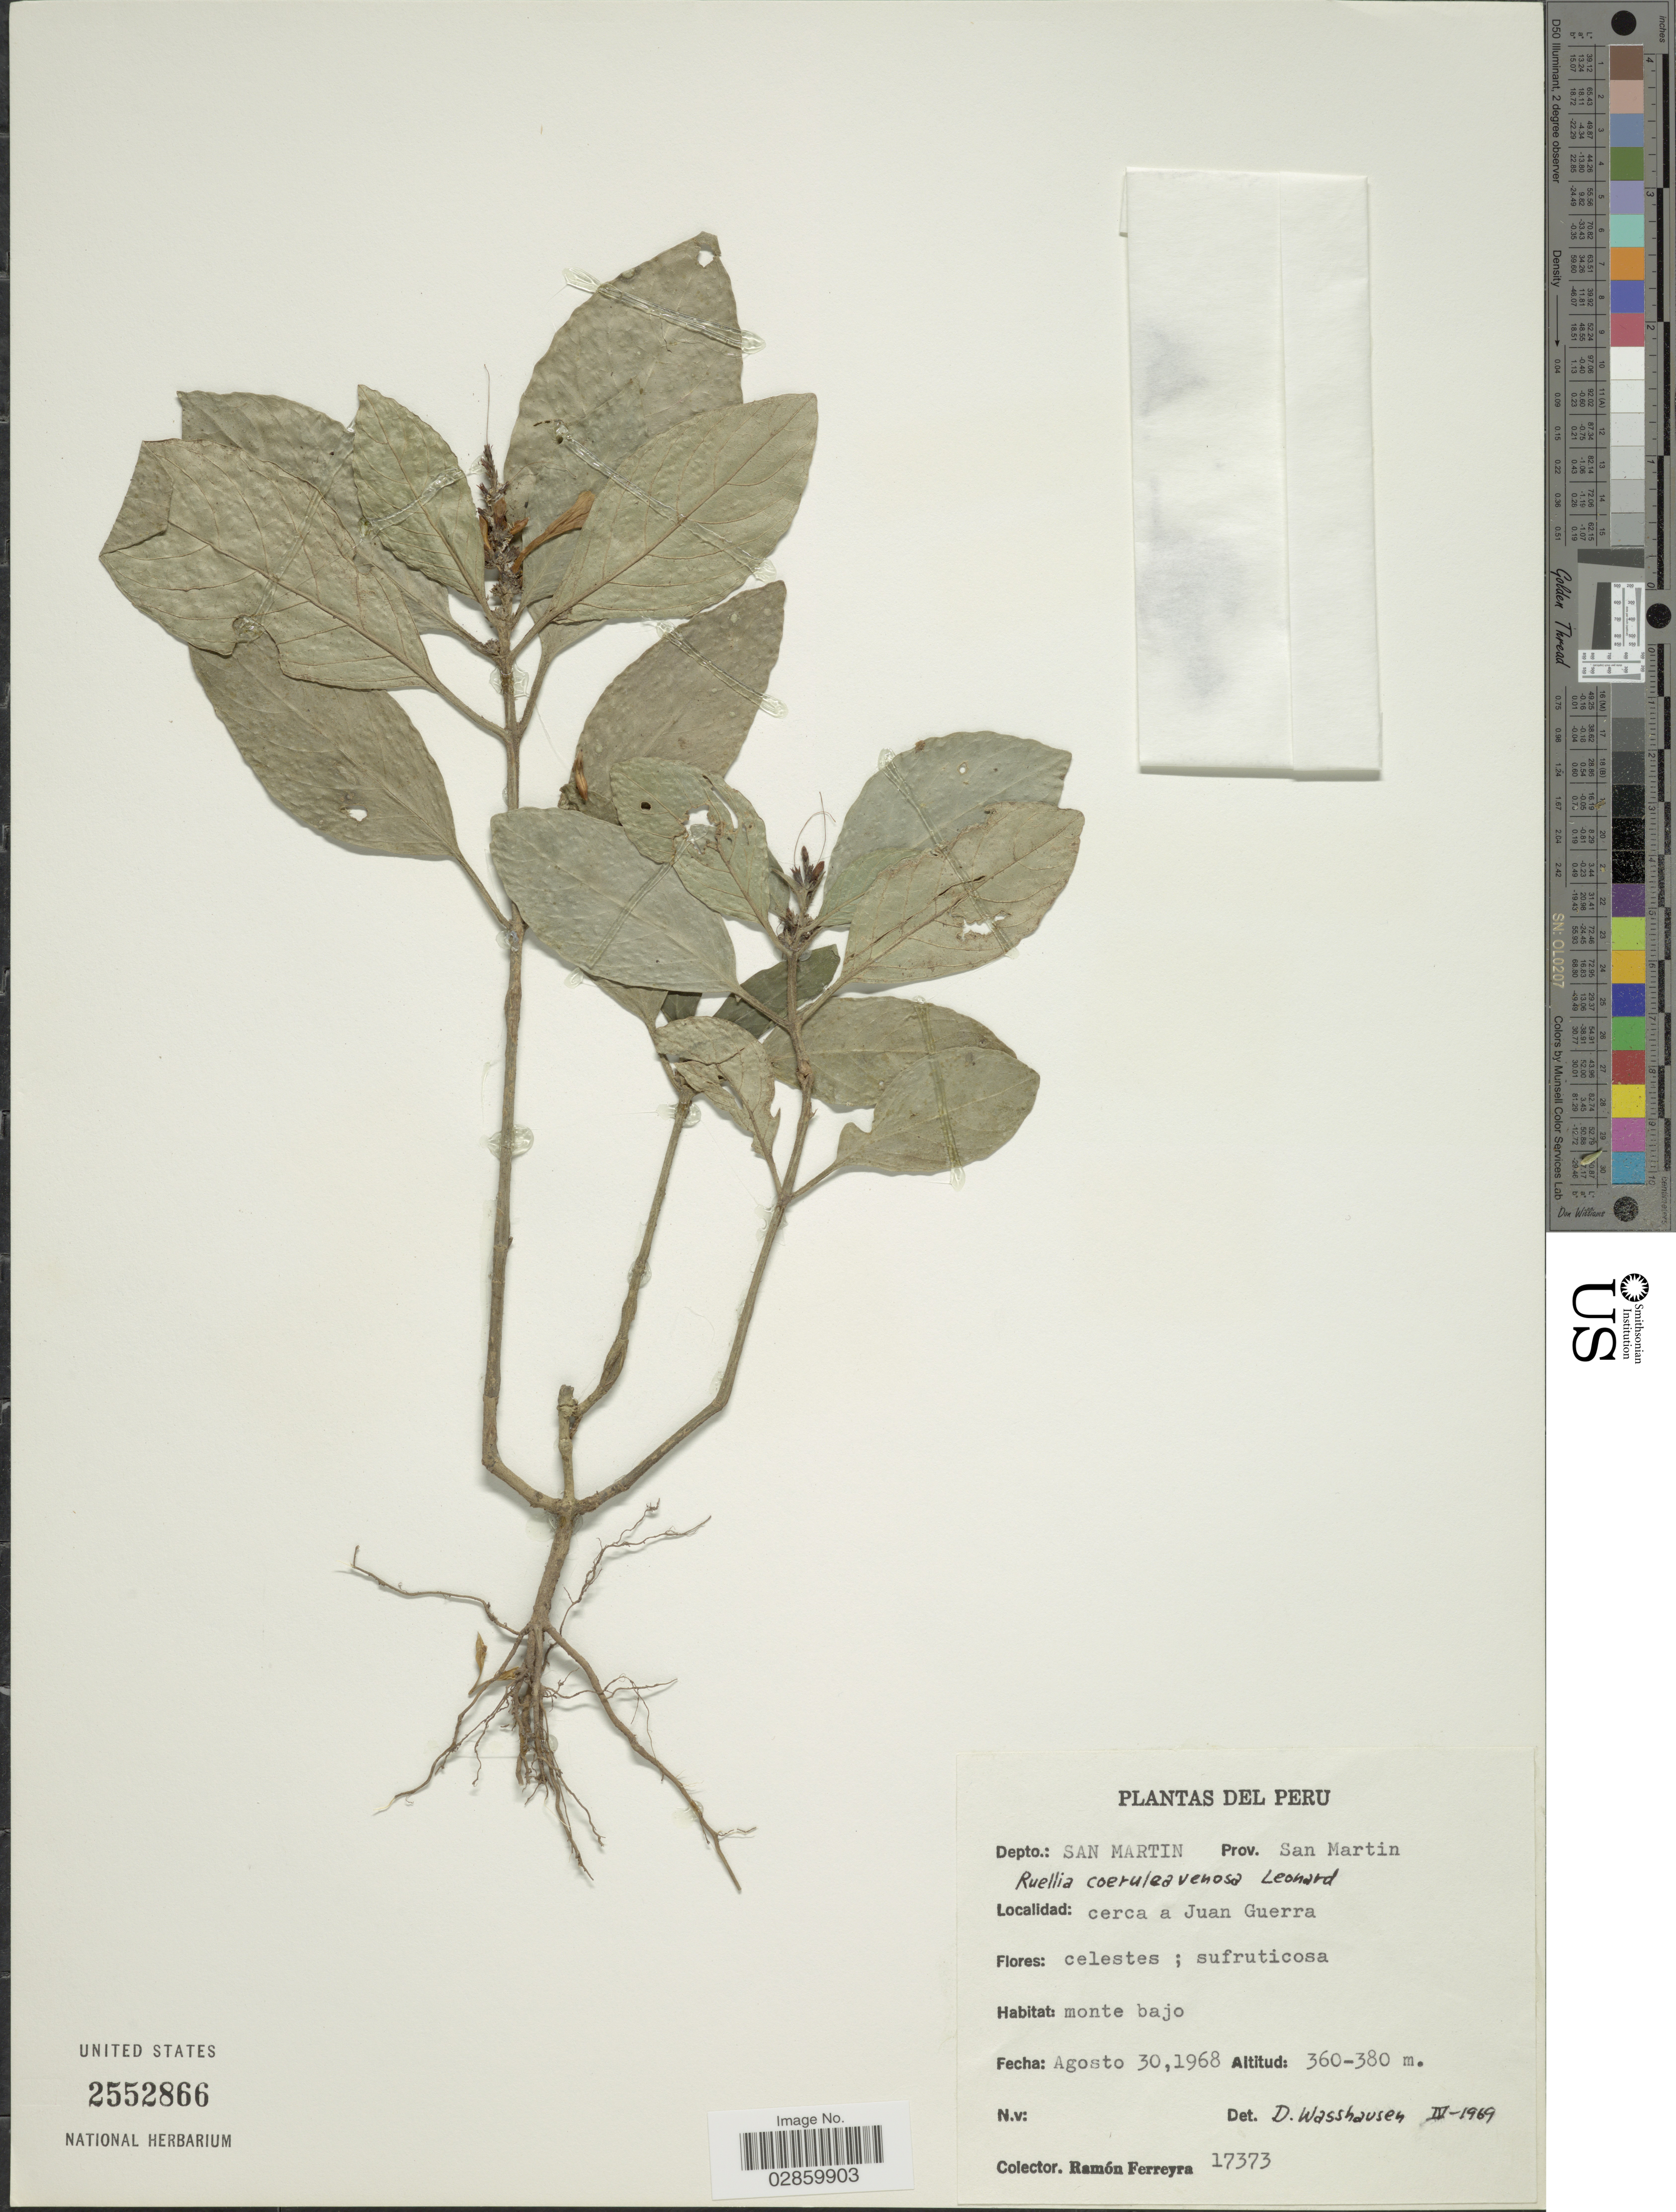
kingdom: Plantae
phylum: Tracheophyta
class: Magnoliopsida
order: Lamiales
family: Acanthaceae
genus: Ruellia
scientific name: Ruellia coeruleovenosa Leonard sp. nov. ined.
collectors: R. A. Ferreyra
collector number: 17373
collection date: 1968-08-30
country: Peru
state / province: San Martín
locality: Depto.: San Martin. Cerca a Juan Guerra.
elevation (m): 360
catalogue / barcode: US 2552866